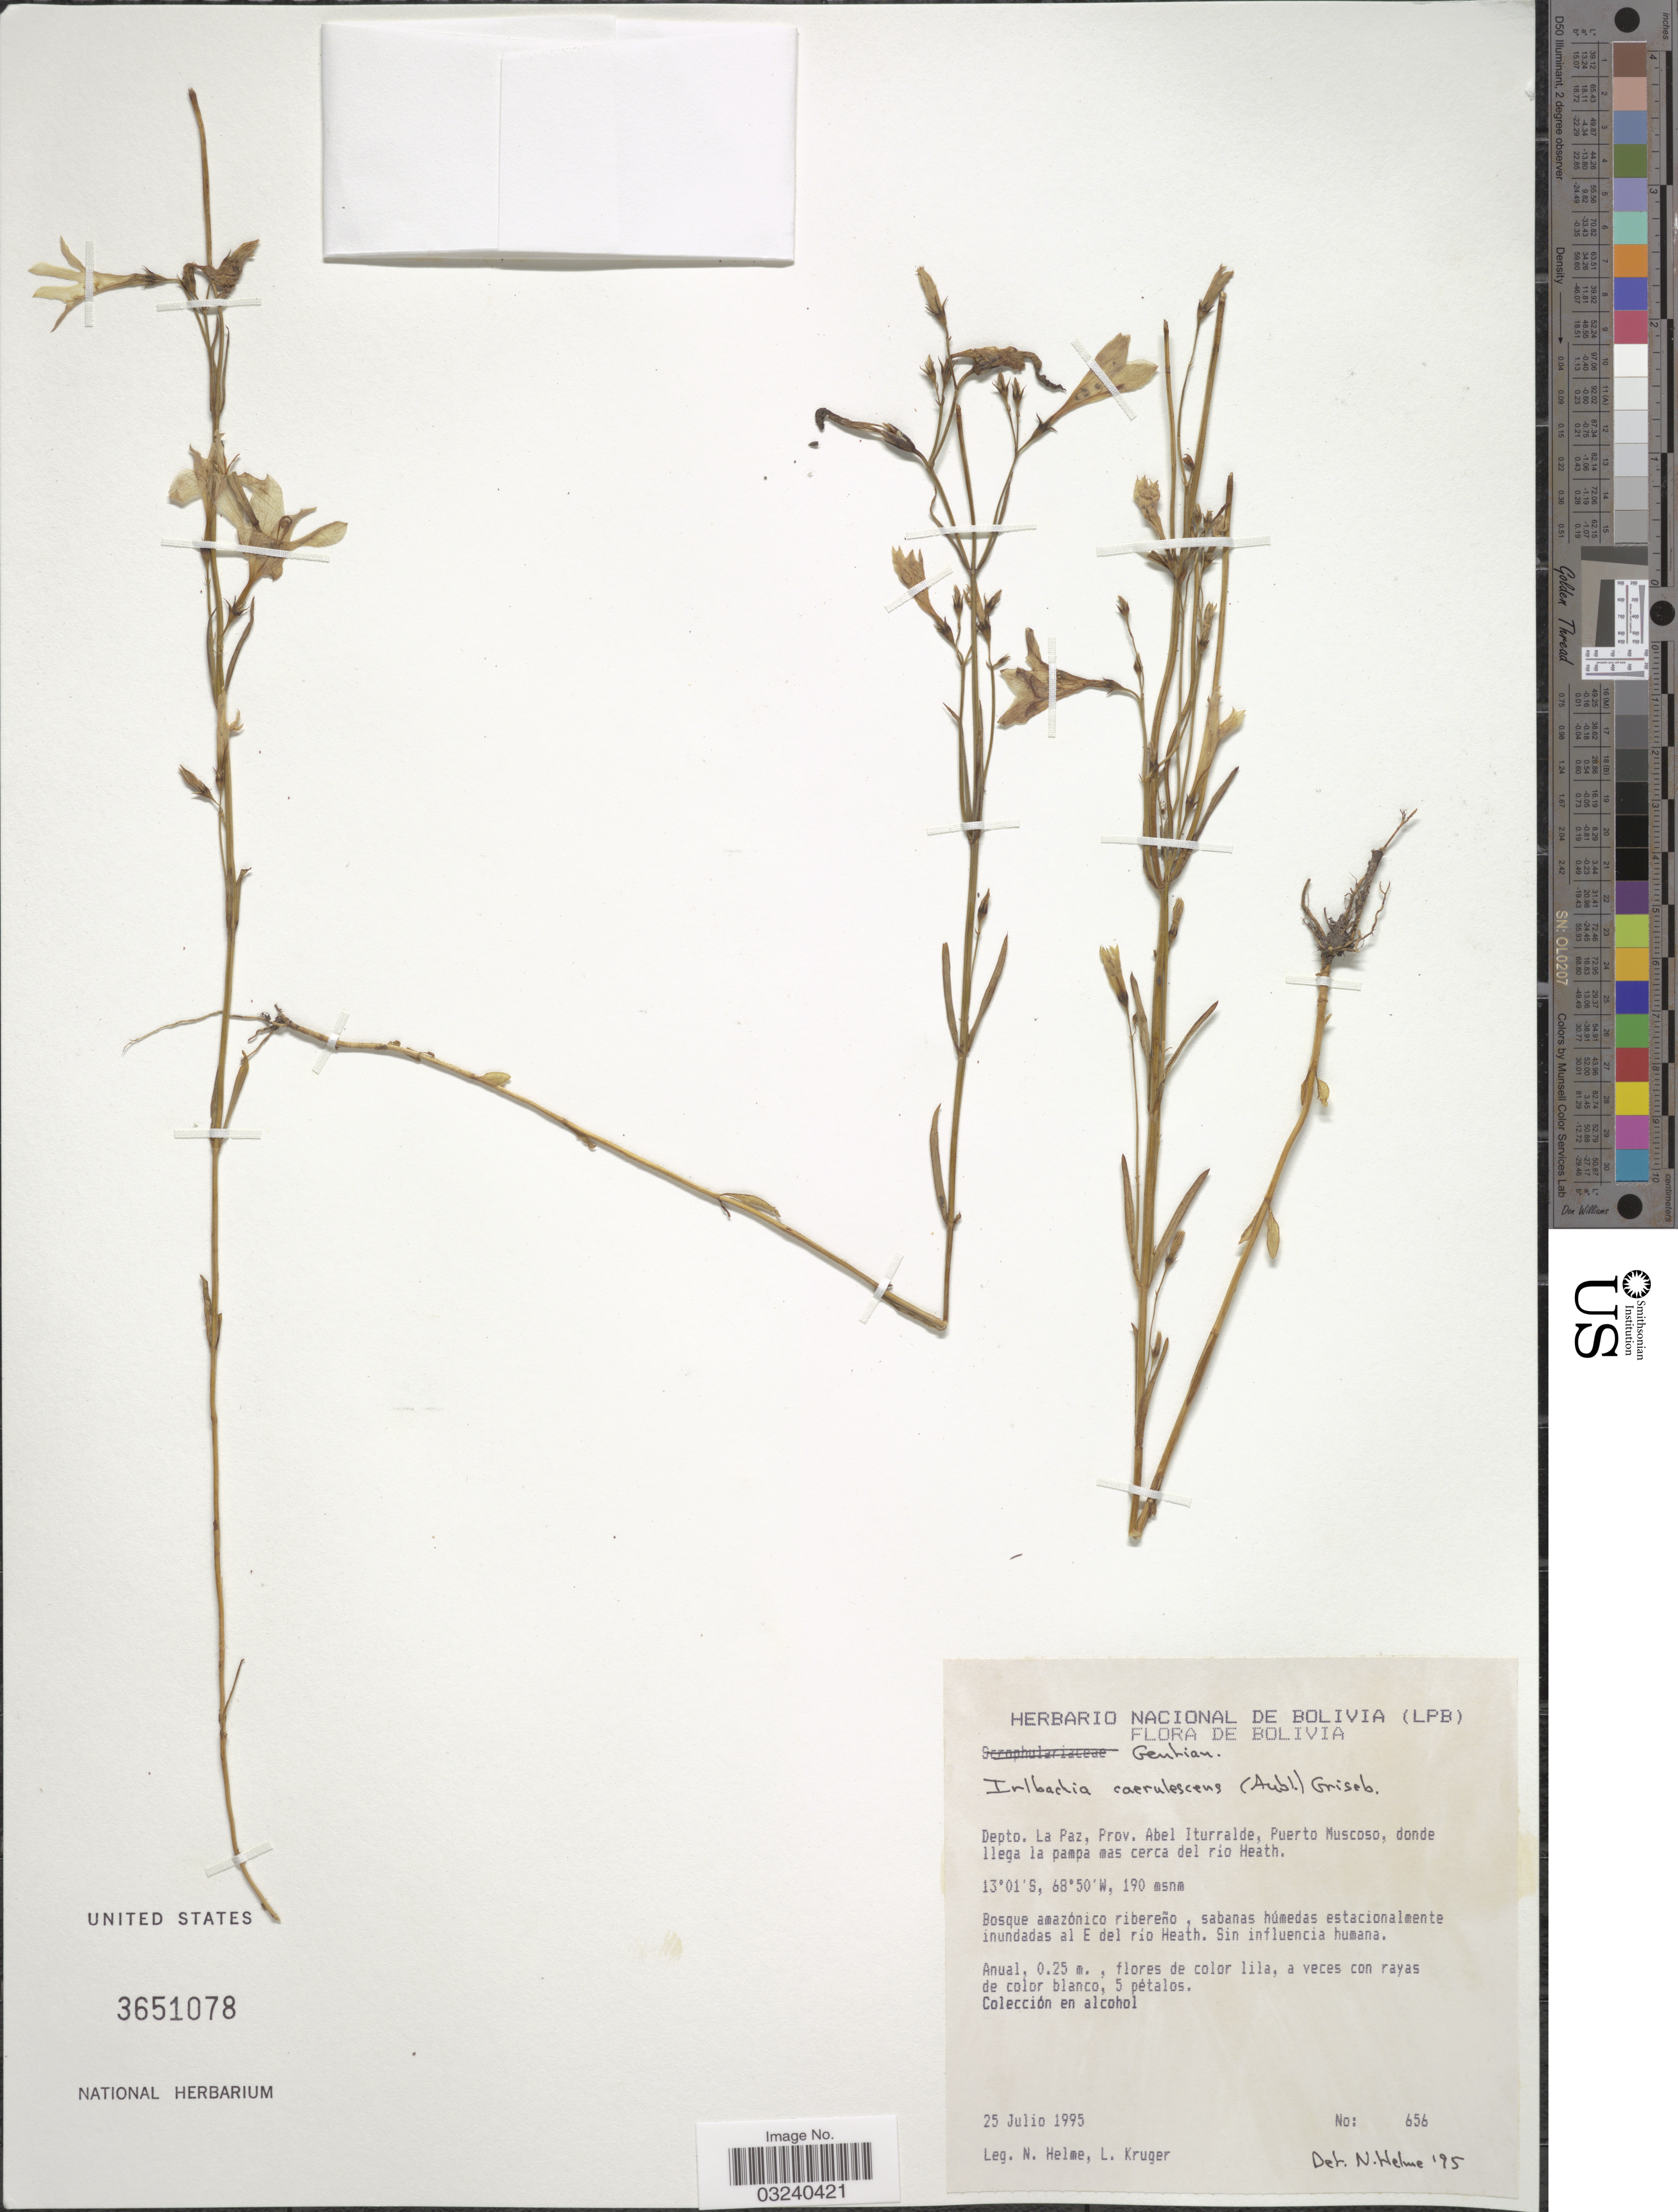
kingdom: Plantae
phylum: Tracheophyta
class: Magnoliopsida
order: Gentianales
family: Gentianaceae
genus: Irlbachia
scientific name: Irlbachia caerulescens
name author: (Aubl.) Griseb.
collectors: N. Helme & L. Kruger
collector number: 656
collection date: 1995-07-25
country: Bolivia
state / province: La Paz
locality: Depto. La Paz, Prov. Abel Iturralde, Puerto Muscoso, donde llega la pampa mas cerca del río Heath.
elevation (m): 190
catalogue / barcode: US 3651078